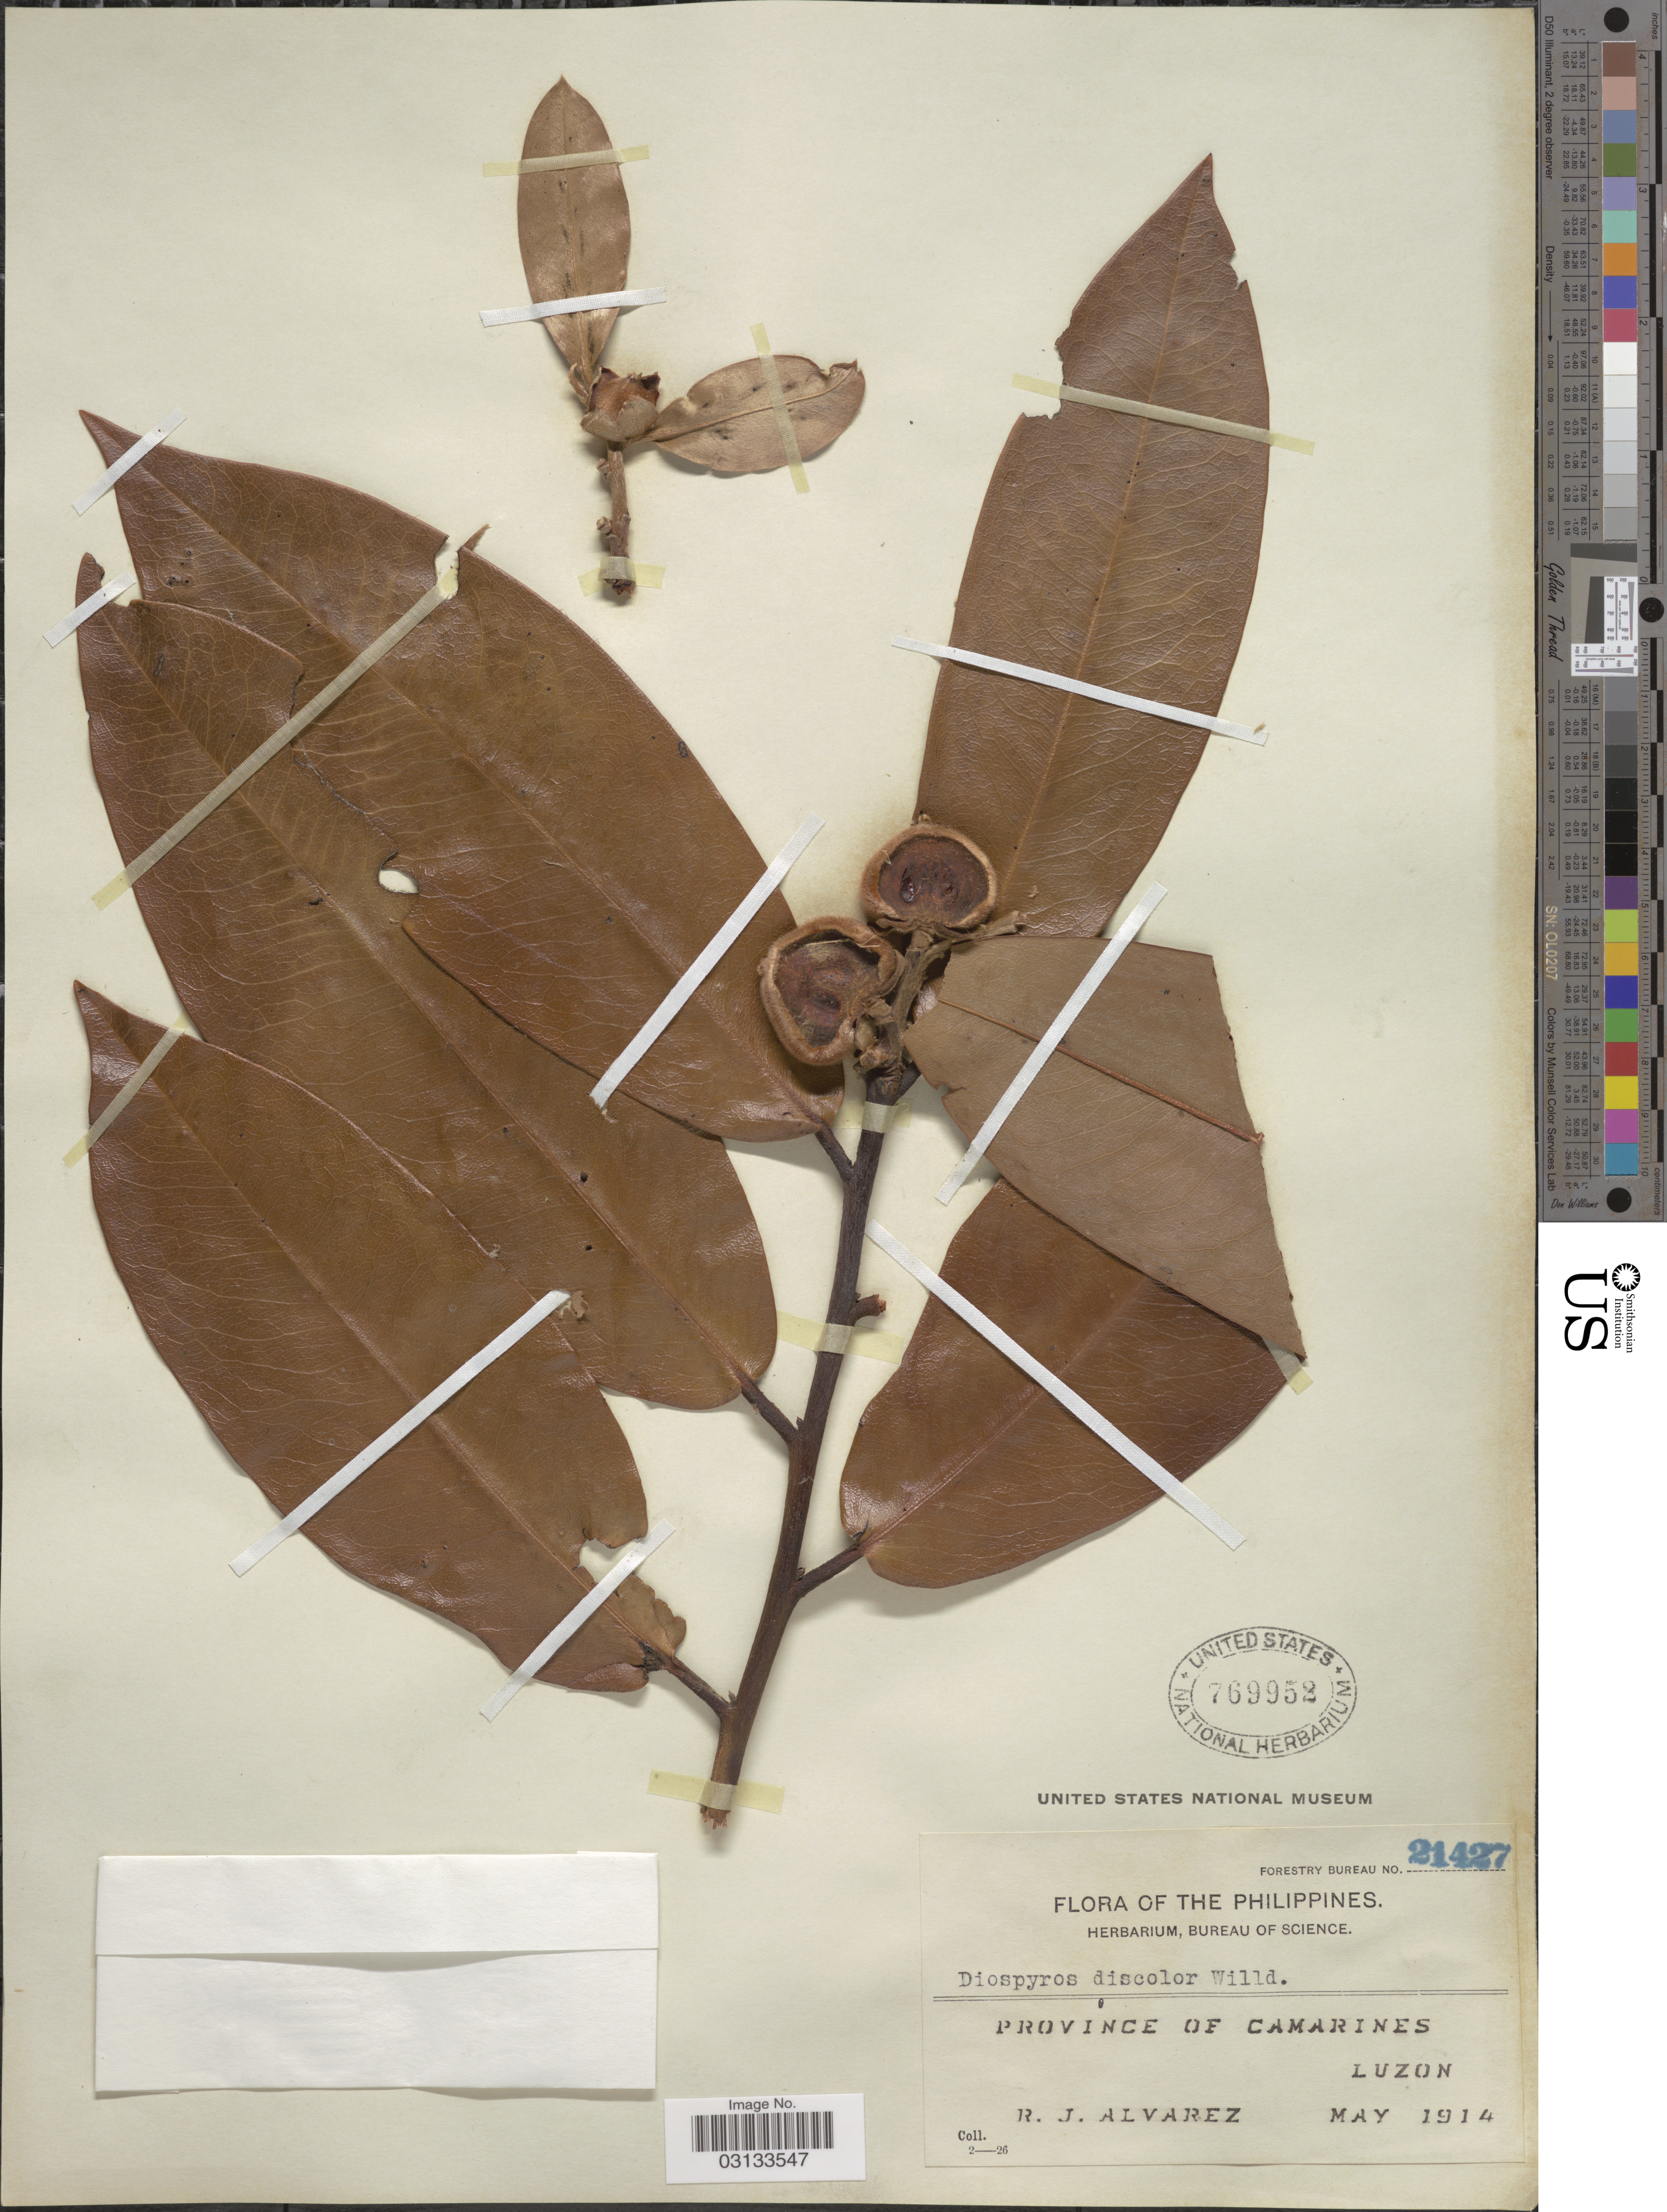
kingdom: Plantae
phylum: Tracheophyta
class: Magnoliopsida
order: Ericales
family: Ebenaceae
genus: Diospyros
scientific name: Diospyros discolor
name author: Willd.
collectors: R. Alvarez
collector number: Forestry Bureau 21427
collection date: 1914-05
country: Philippines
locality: Province of Camarines, Luzon.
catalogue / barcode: US 769952